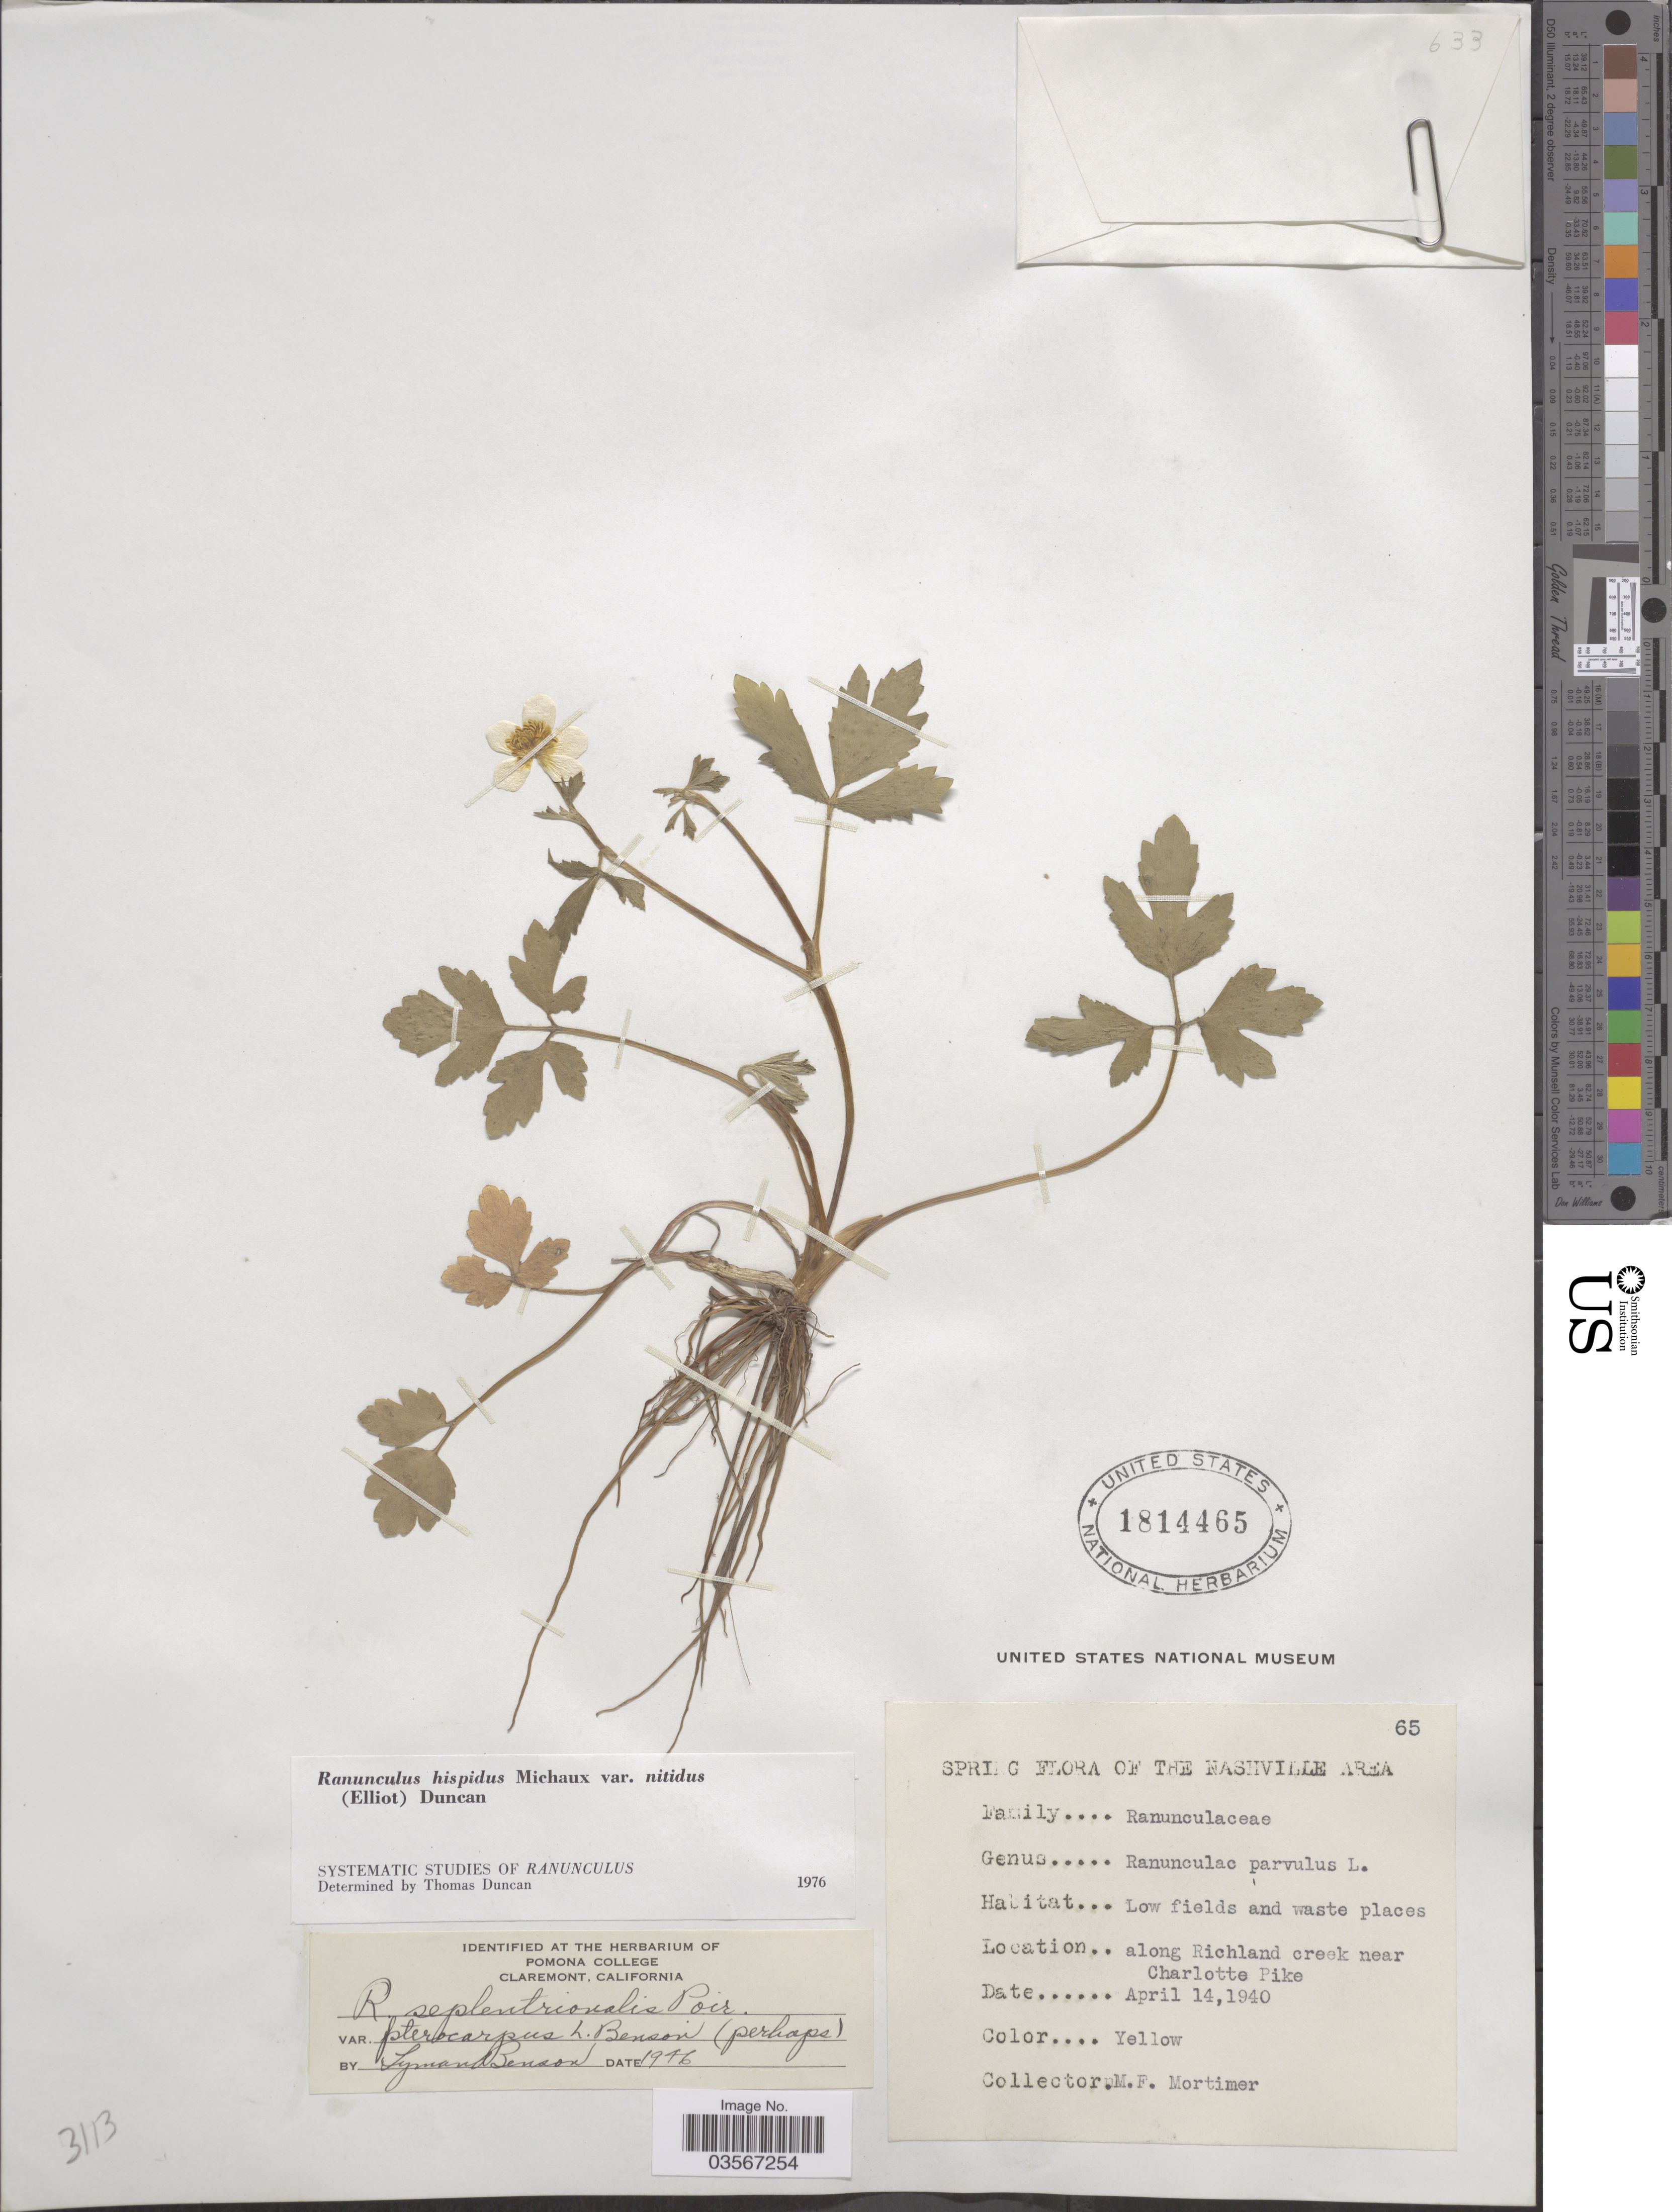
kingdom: Plantae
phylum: Tracheophyta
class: Magnoliopsida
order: Ranunculales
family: Ranunculaceae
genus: Ranunculus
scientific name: Ranunculus hispidus var. nitidus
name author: (Chapm.) T. Duncan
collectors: M. Mortimer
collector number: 65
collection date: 1940-04-14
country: United States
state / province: Tennessee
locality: The Nashville Area. Along Richland creek near Charlotte Pike.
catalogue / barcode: US 1814465